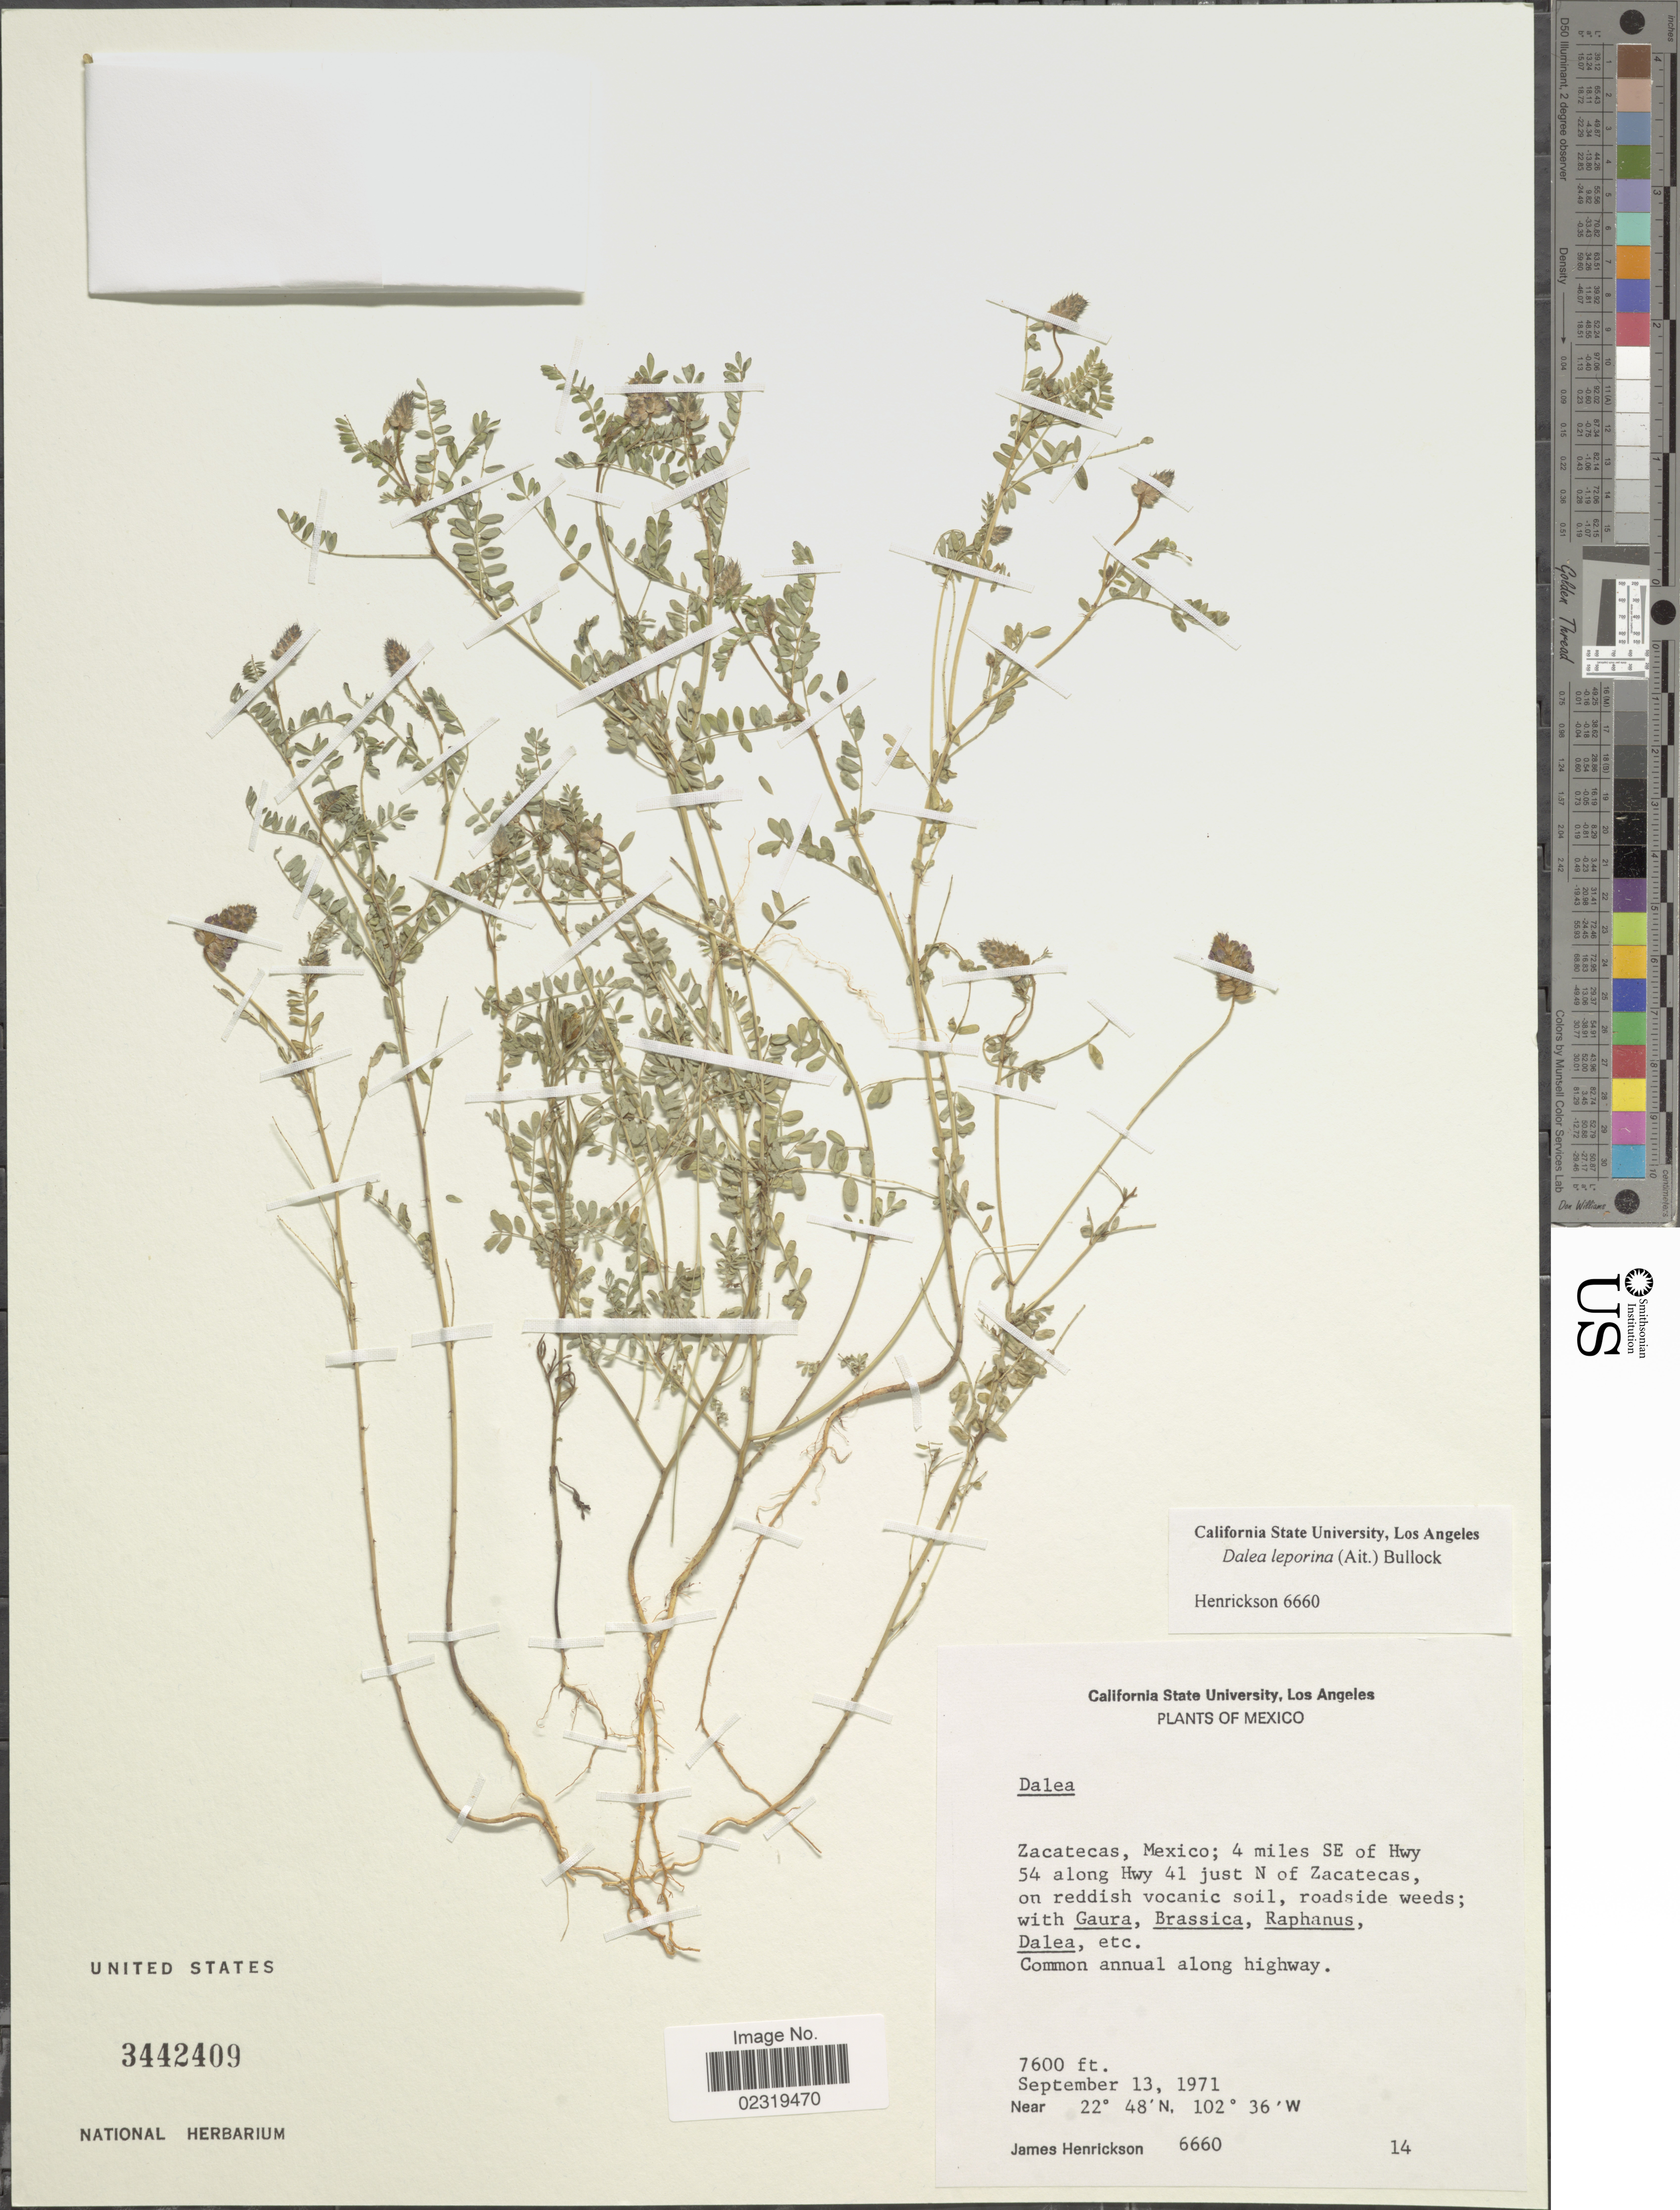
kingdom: Plantae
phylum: Tracheophyta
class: Magnoliopsida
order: Fabales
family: Fabaceae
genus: Dalea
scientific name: Dalea leporina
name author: (Aiton) Bullock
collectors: J. Henrickson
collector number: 6660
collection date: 1971-09-13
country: Mexico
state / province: Zacatecas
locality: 4 miles SE of Hwy 54 along Hwy 41 just N of Zacatecas, on reddish vocanic soil, roadside weeds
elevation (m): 2316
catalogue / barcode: US 3442409